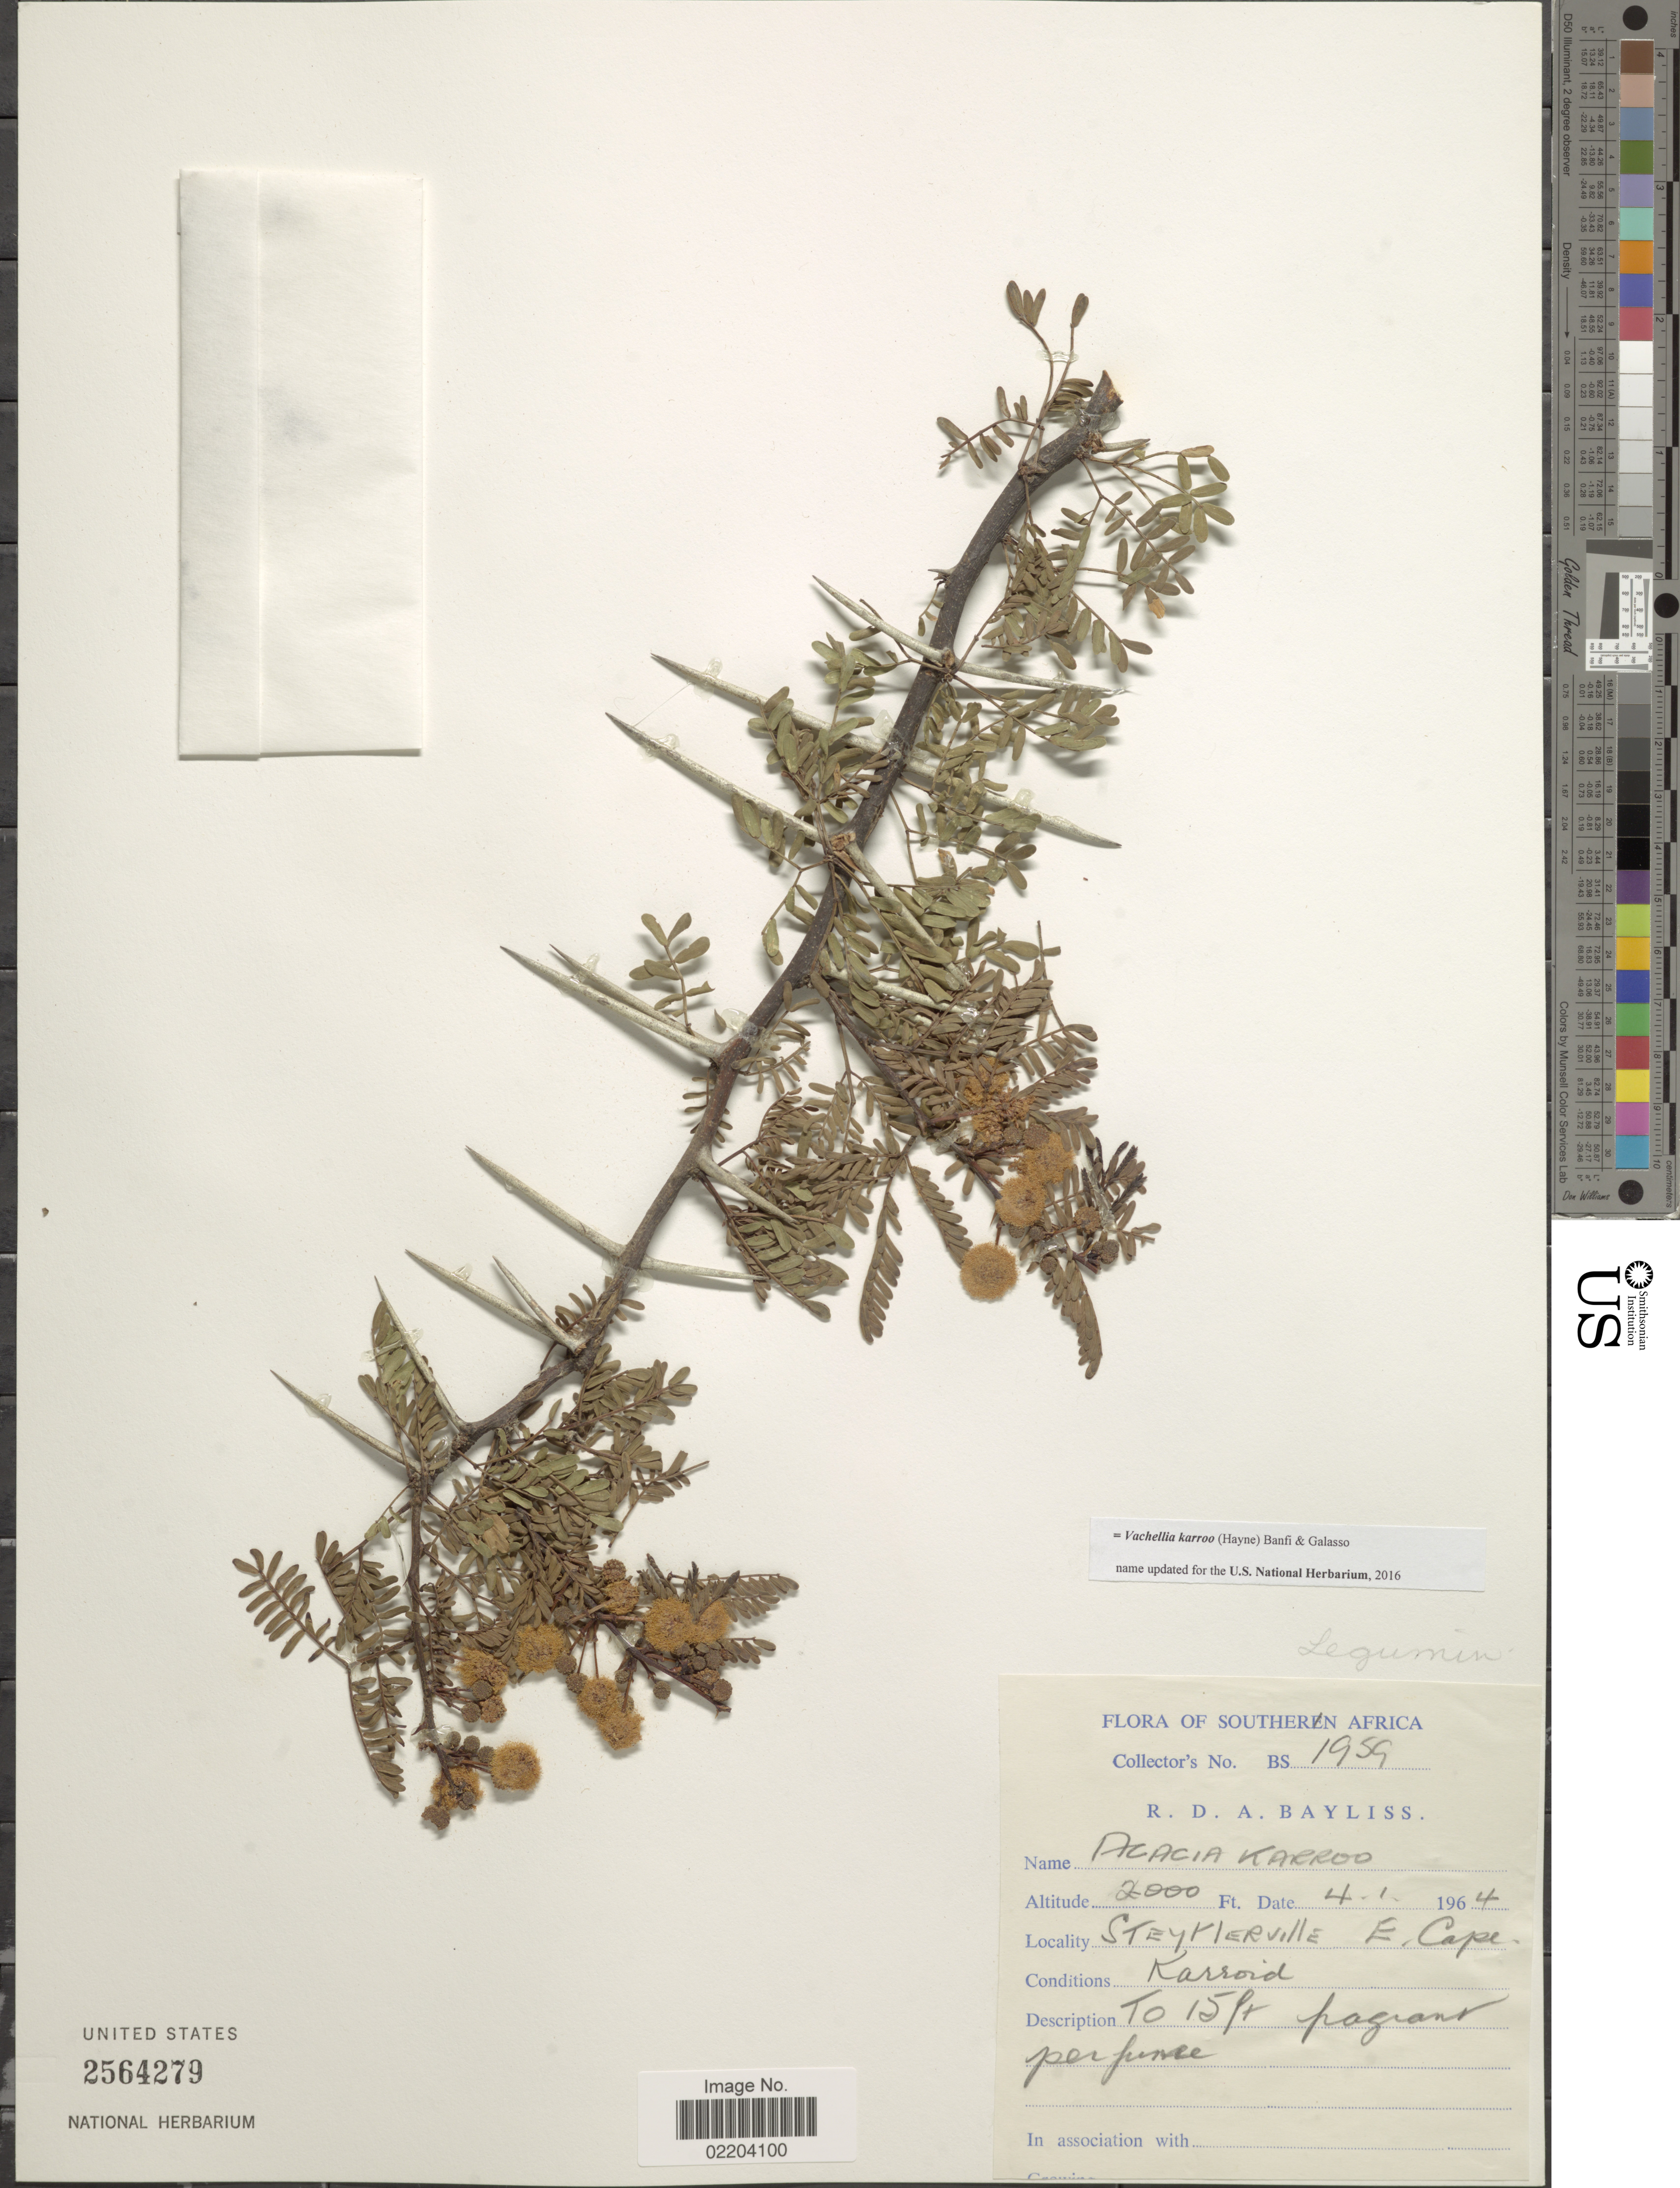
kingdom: Plantae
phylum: Tracheophyta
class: Magnoliopsida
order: Fabales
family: Fabaceae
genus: Vachellia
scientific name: Vachellia karroo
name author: (Hayne) Banfi & Galasso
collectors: R. Bayliss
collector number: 1959*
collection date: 1964-01-04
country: South Africa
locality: Southern Africa. Steyklerville E. Cape.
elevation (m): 610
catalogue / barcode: US 2564279